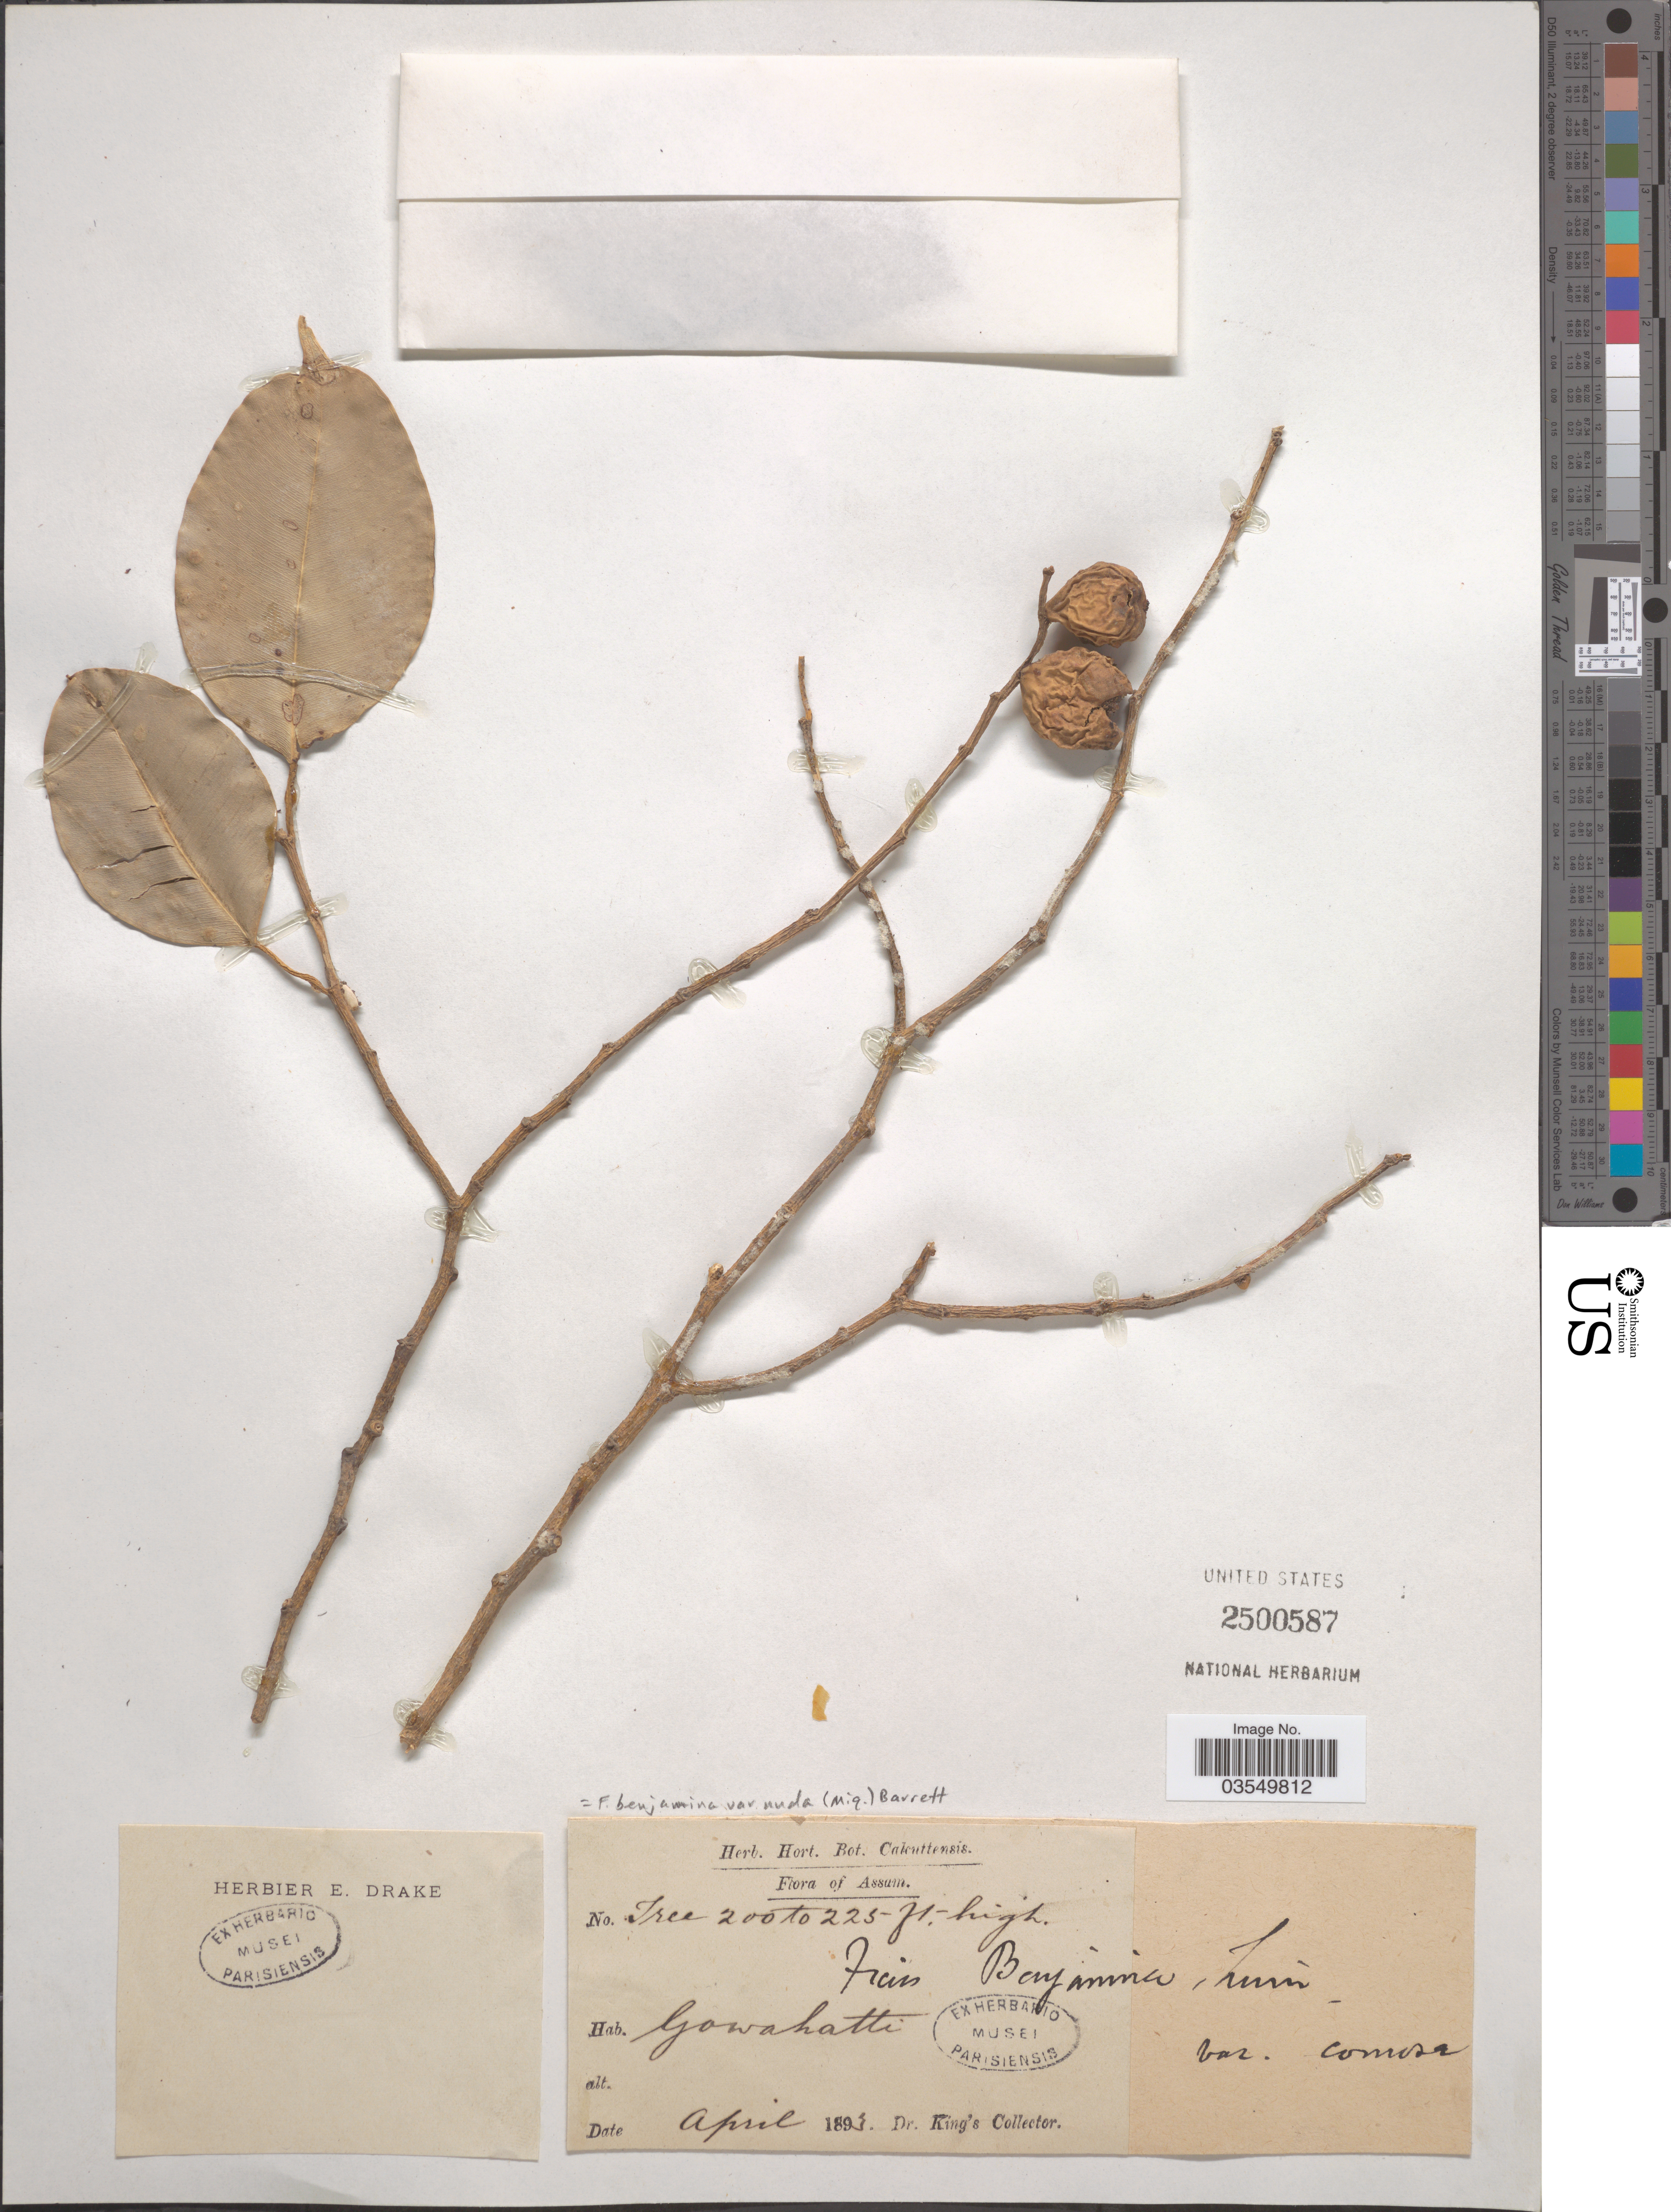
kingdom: Plantae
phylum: Tracheophyta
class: Magnoliopsida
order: Rosales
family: Moraceae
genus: Ficus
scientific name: Ficus benjamina var. nuda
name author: (Miq.) Barrett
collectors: Dr. King's collector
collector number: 200/225?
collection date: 1893-04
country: India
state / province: Assam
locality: Gowahatti.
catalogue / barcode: US 2500587